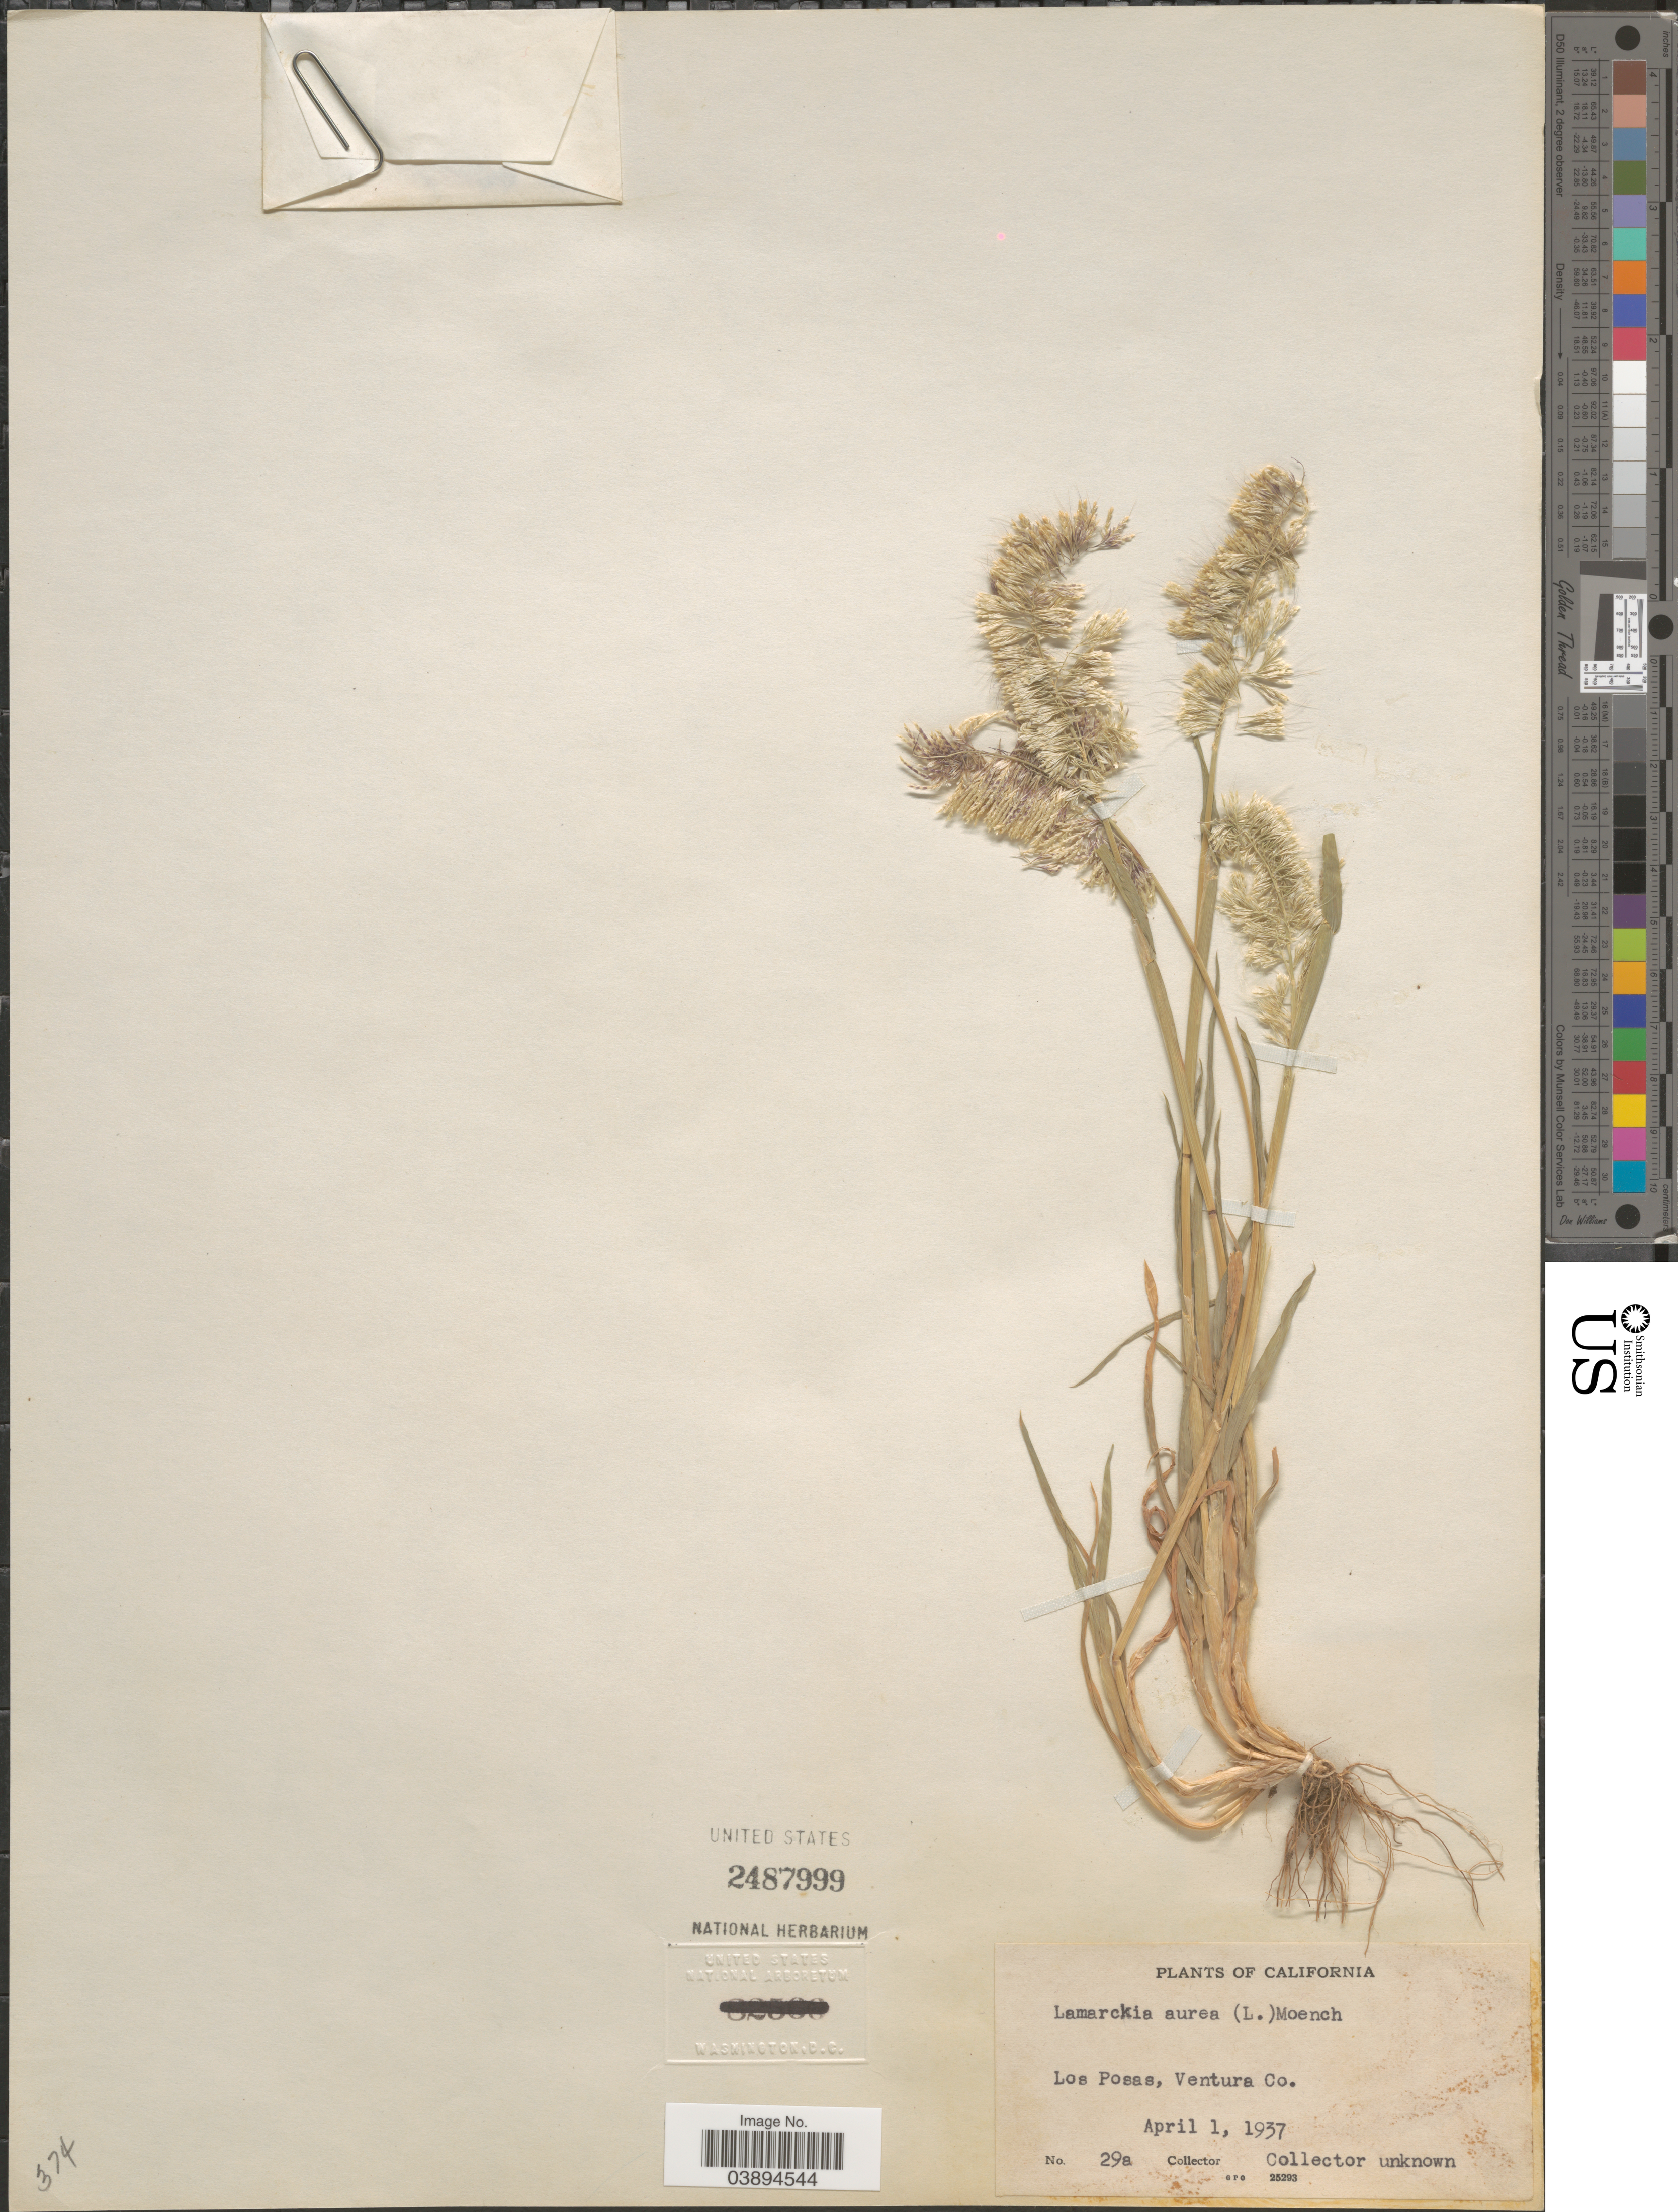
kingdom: Plantae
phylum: Tracheophyta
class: Liliopsida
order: Poales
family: Poaceae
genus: Lamarckia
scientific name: Lamarckia aurea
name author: (L.) Moench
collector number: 29a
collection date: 1937-04-01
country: United States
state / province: California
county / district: Ventura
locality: Los Posas, Ventura Co.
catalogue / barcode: US 2487999